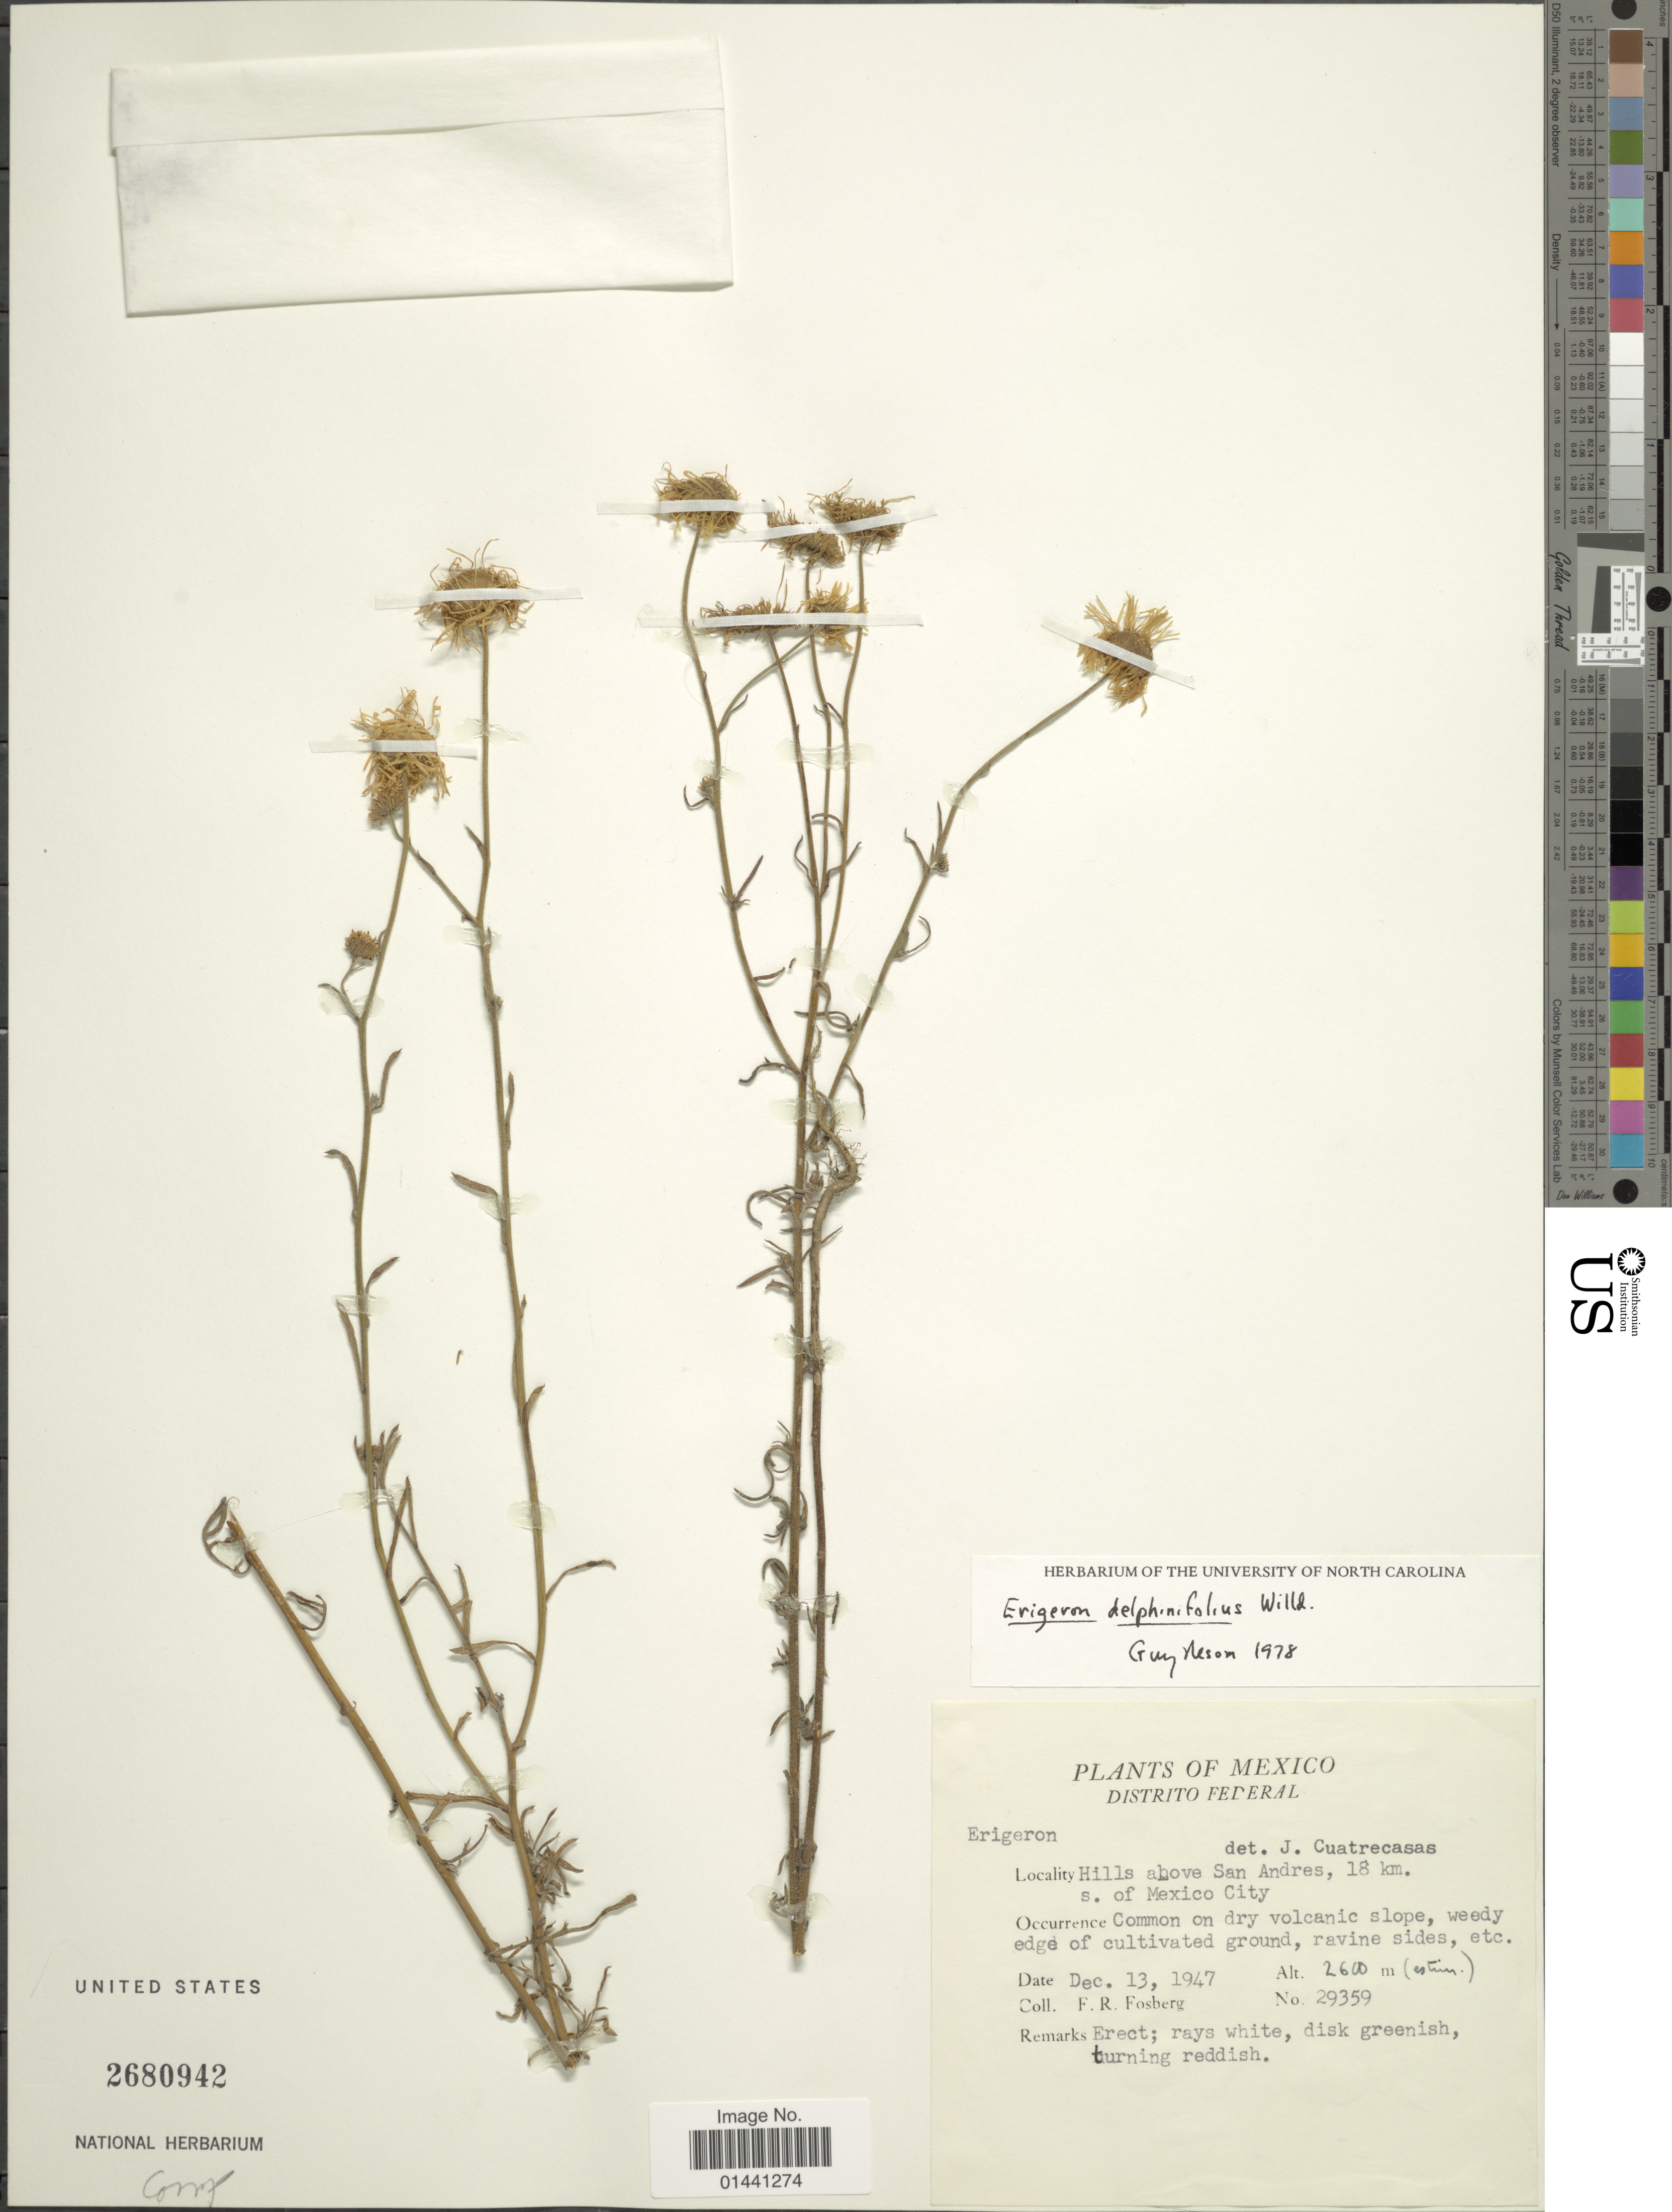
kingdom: Plantae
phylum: Tracheophyta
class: Magnoliopsida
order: Asterales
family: Asteraceae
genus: Erigeron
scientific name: Erigeron delphinifolius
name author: Willd.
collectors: F. R. Fosberg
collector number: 29359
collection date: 1947-12-13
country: Mexico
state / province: Distrito Federal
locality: Hills above San Andres, 18 km. s. of Mexico City, common on dry volcanic slope, weedy edge of cultivated ground, ravine sides, etc.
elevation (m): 2600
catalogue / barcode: US 2680942